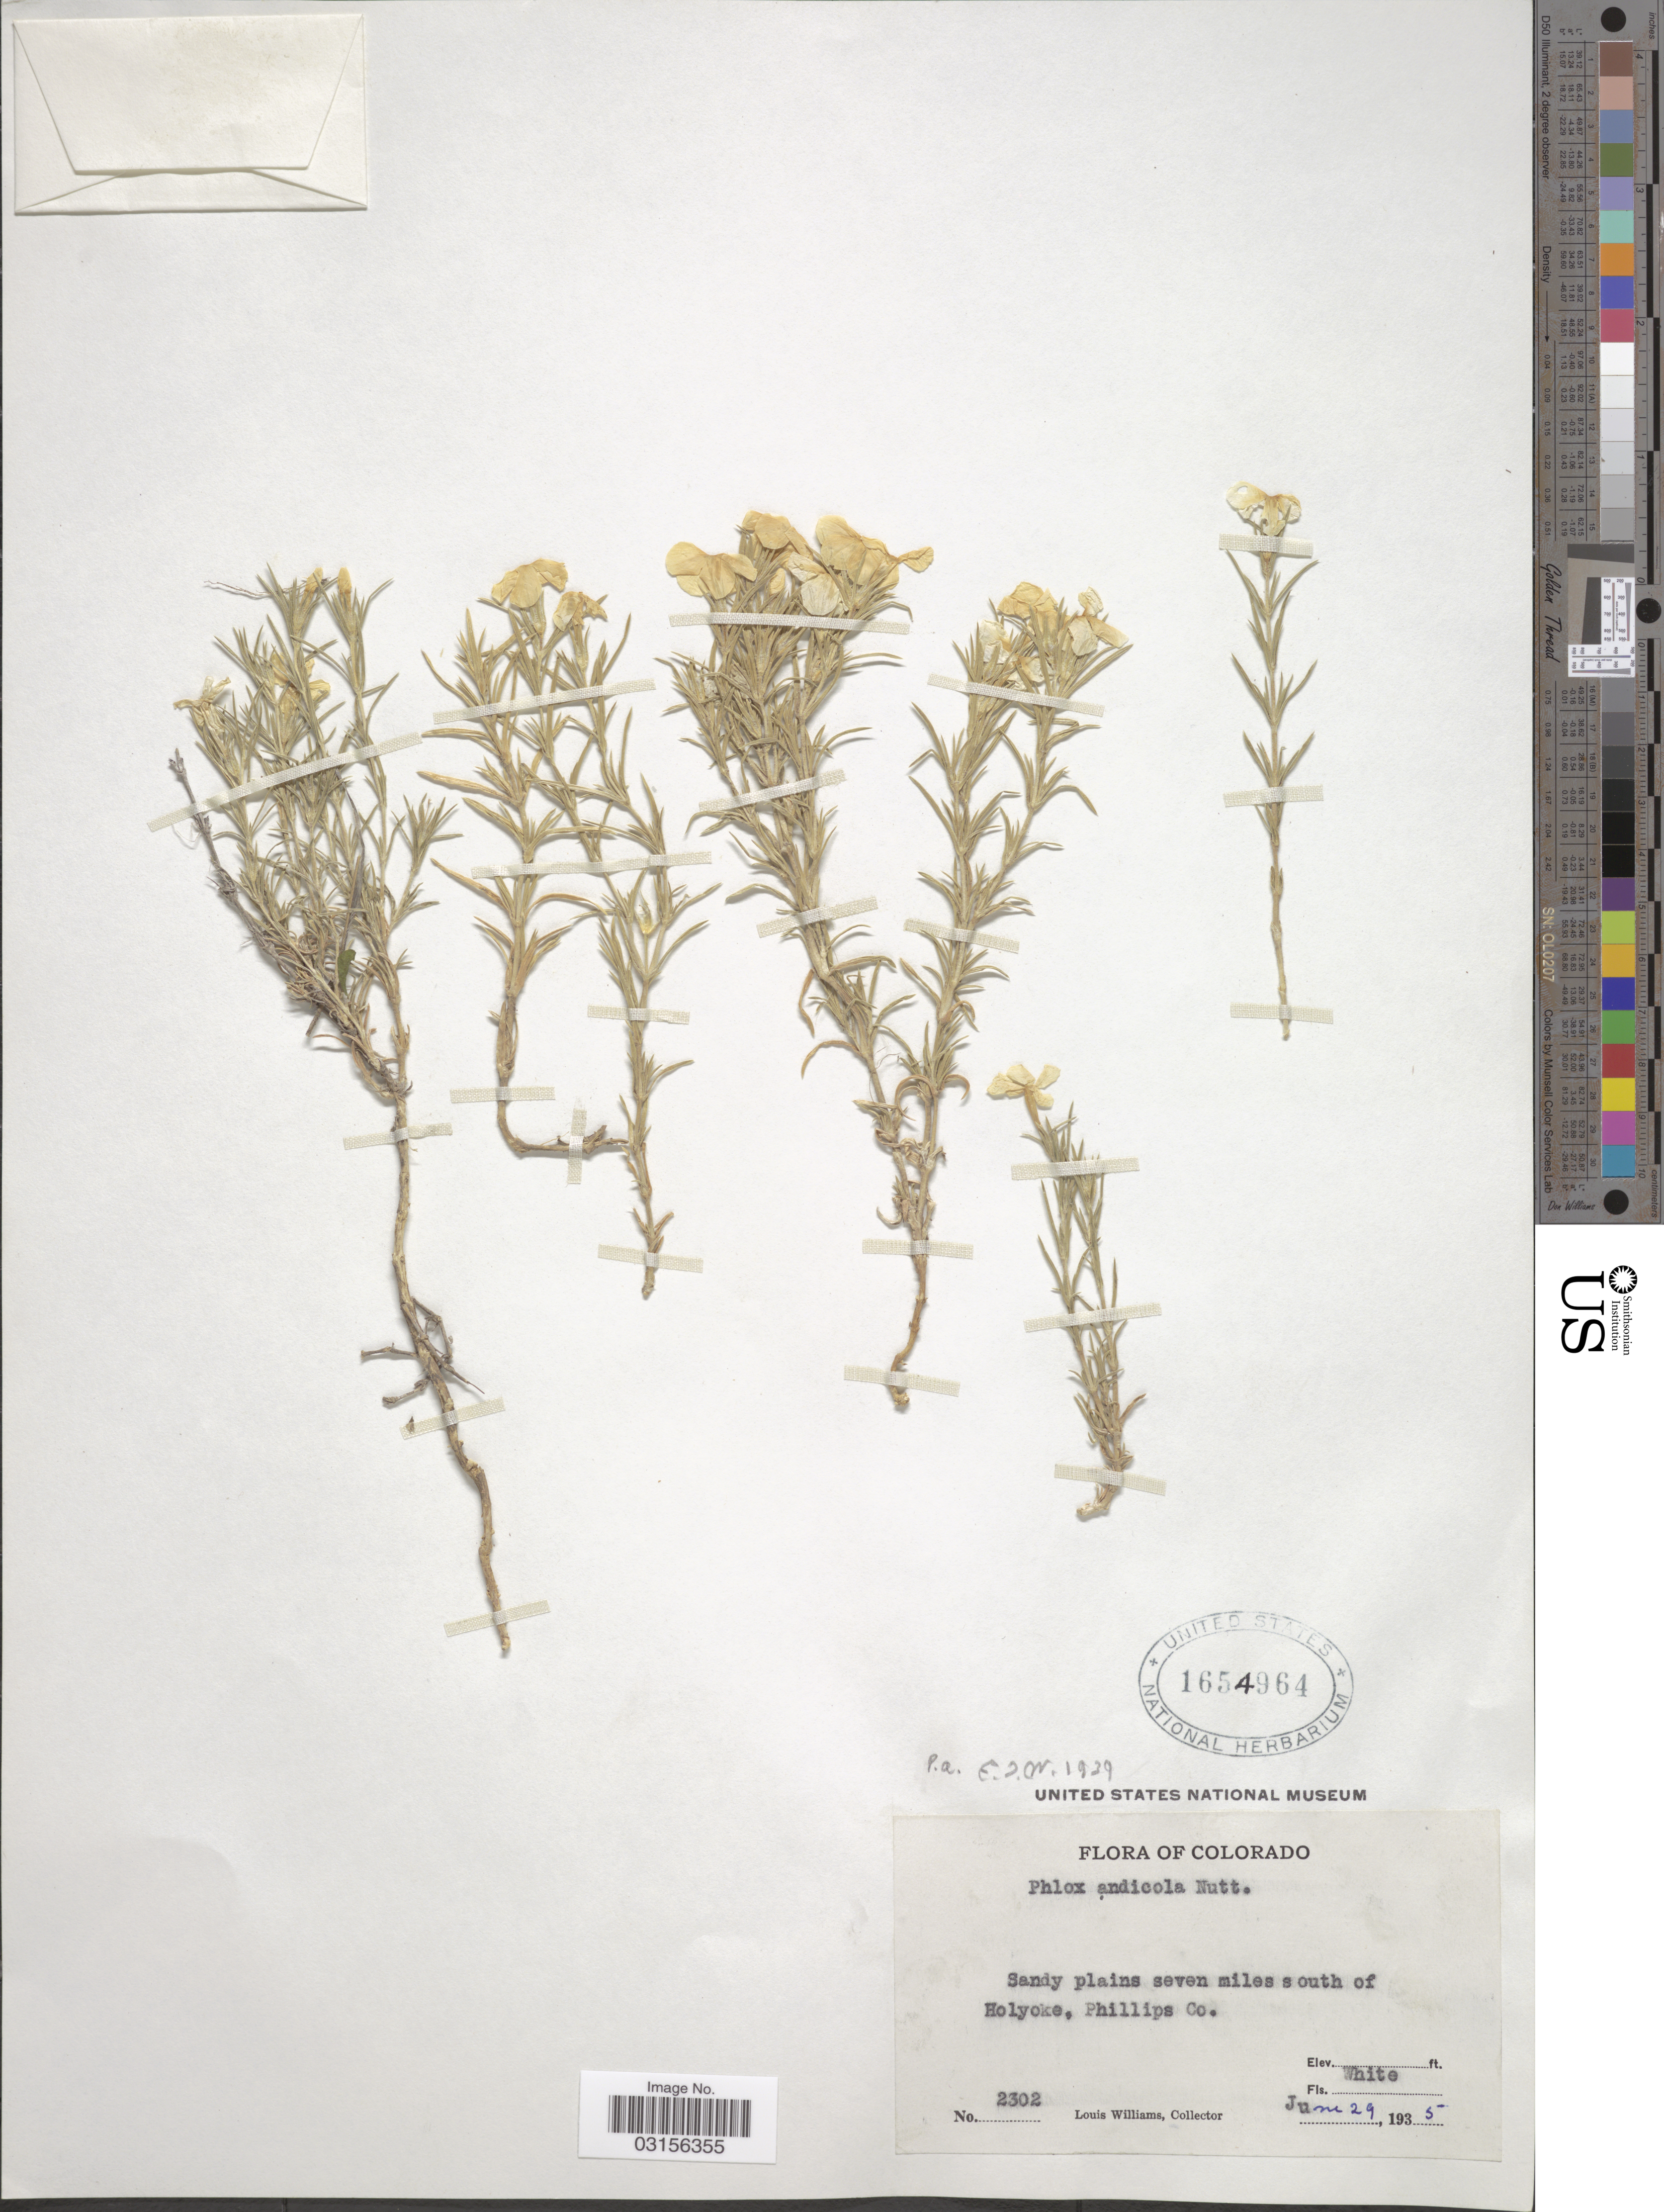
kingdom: Plantae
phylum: Tracheophyta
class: Magnoliopsida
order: Ericales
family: Polemoniaceae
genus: Phlox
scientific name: Phlox andicola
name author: (Britton) E.E. Nelson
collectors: L. G. Williams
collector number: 2302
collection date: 1935-06-29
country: United States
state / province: Colorado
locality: Sandy plains seven miles south of Holyoke, Phillips Co.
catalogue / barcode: US 1654964